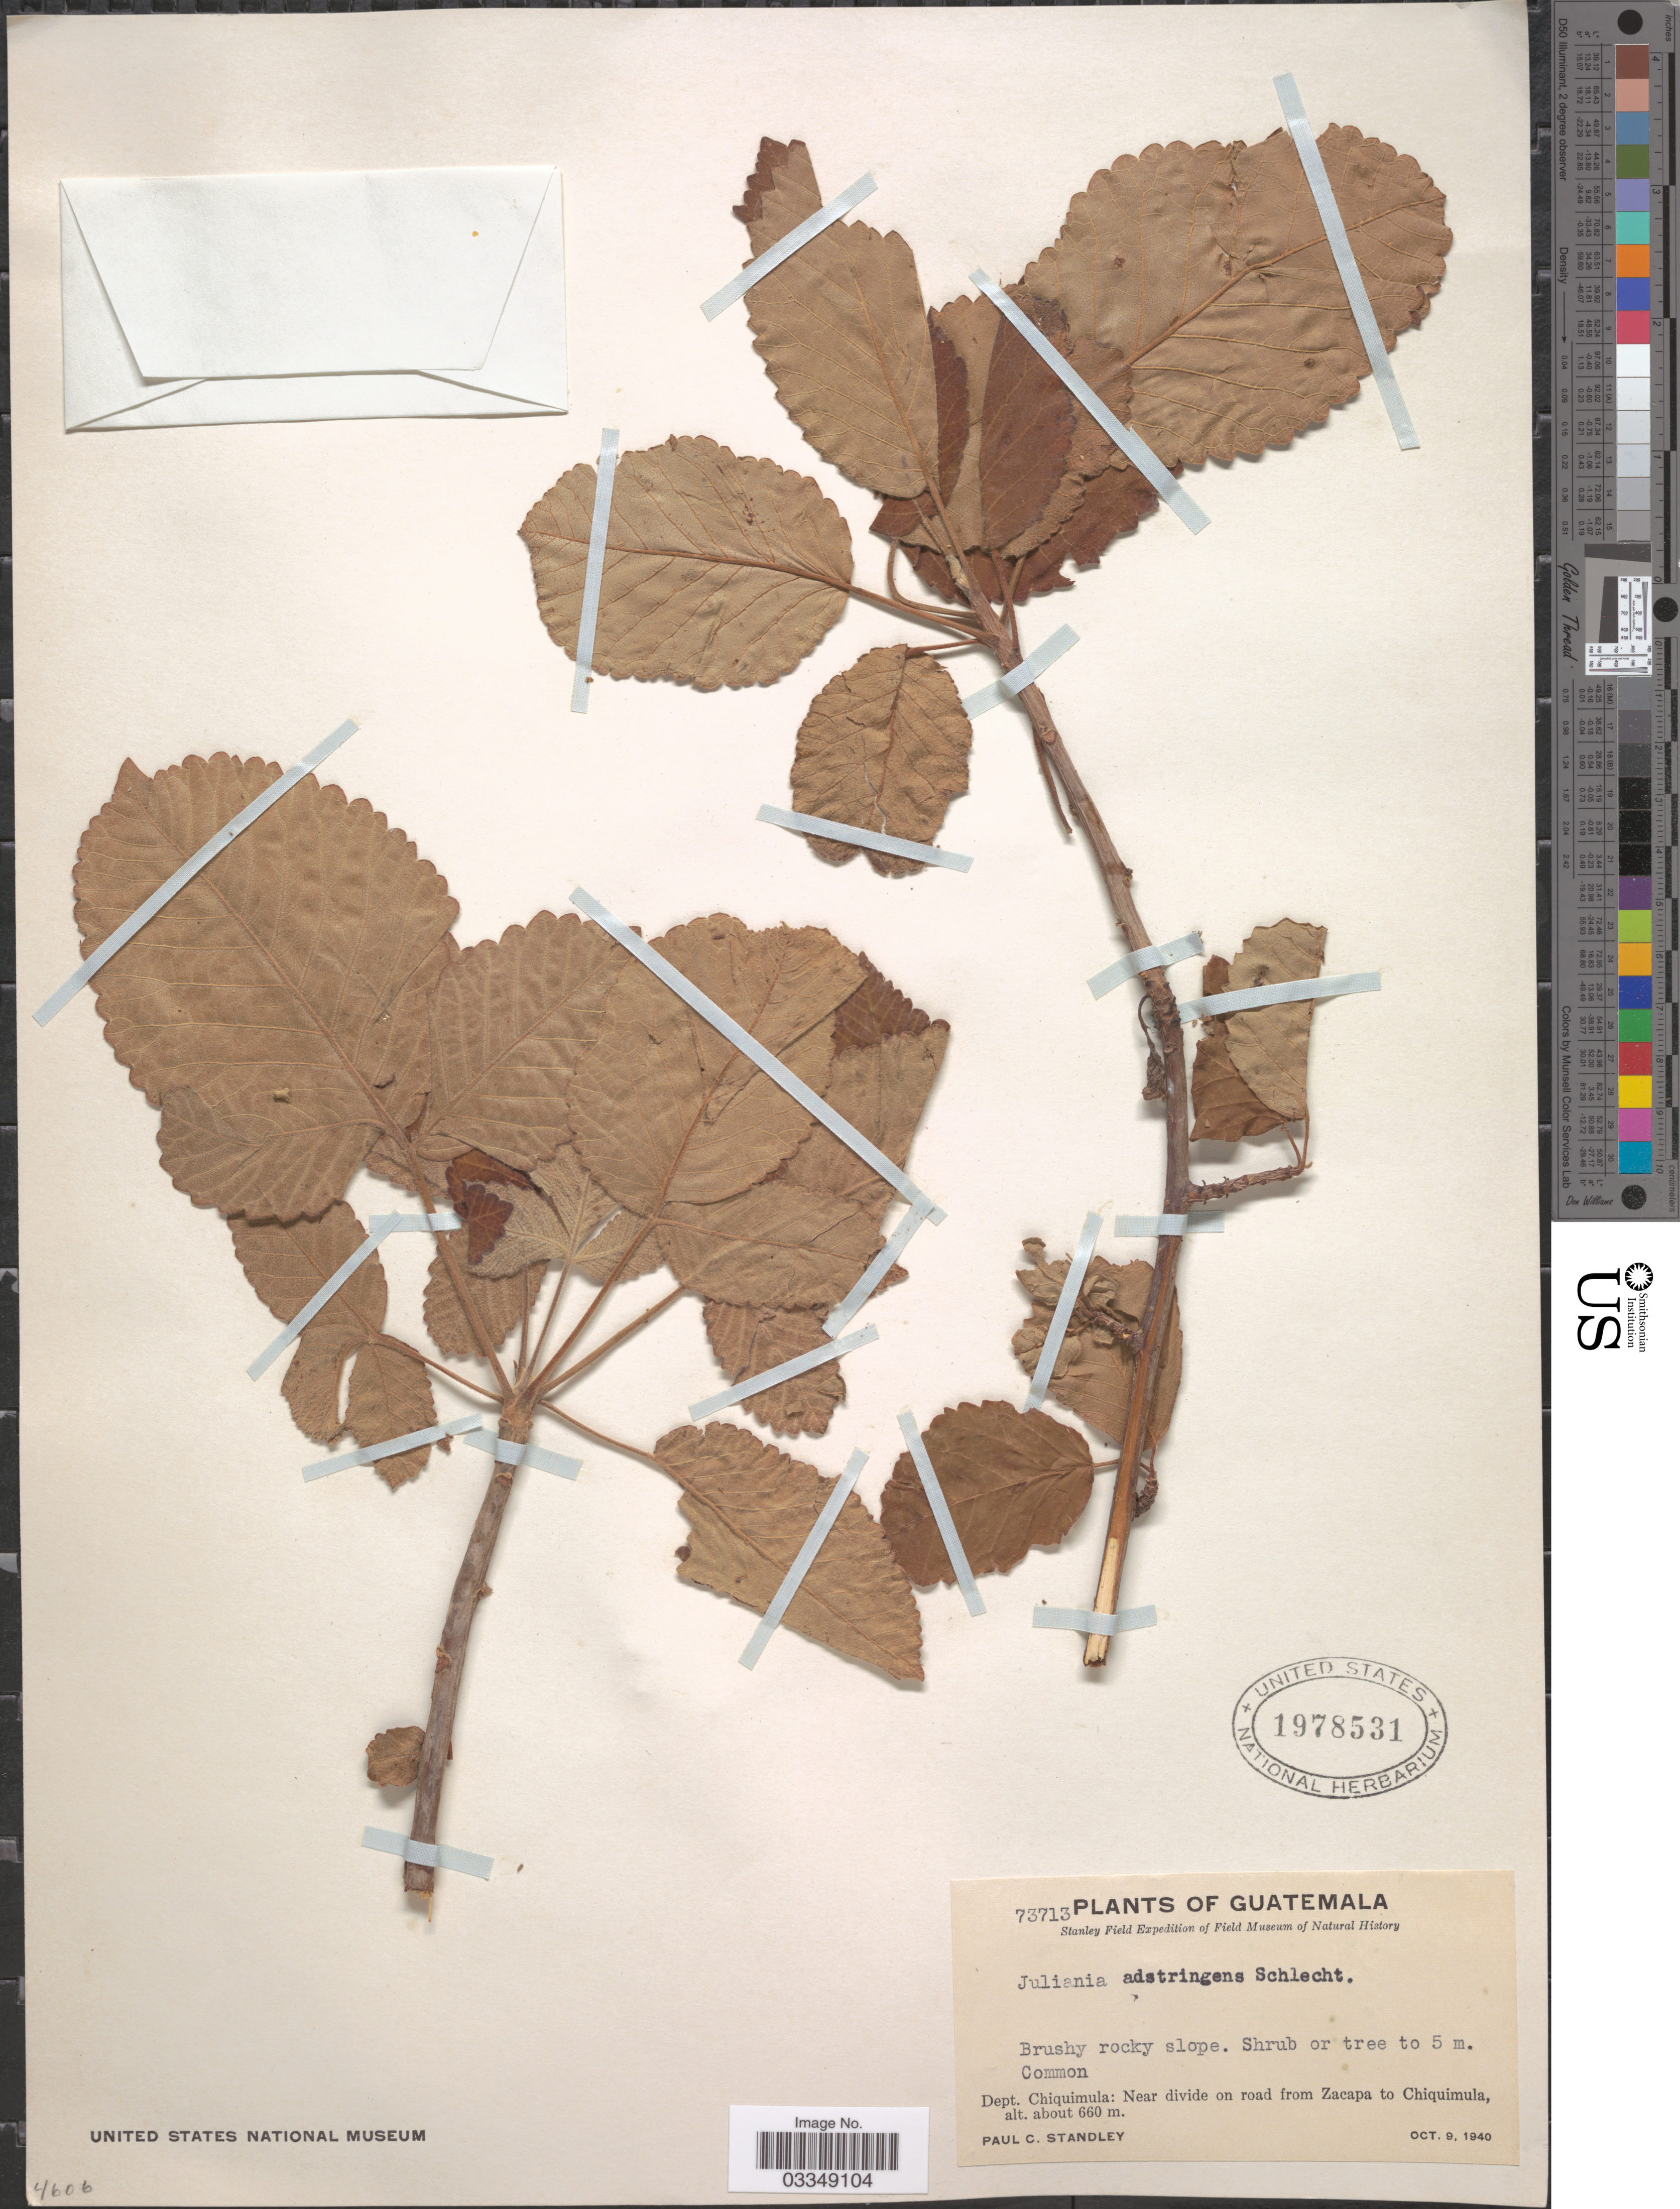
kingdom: Plantae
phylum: Tracheophyta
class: Magnoliopsida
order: Sapindales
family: Anacardiaceae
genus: Amphipterygium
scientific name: Amphipterygium adstringens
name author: (Schltdl.) Schiede ex Standl.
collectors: P. C. Standley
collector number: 73713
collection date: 1940-10-09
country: Guatemala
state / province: Chiquimula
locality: Dept. Chiquimula: Near divide on road from Zacapa to Chiquimula.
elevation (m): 660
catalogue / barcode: US 1978531